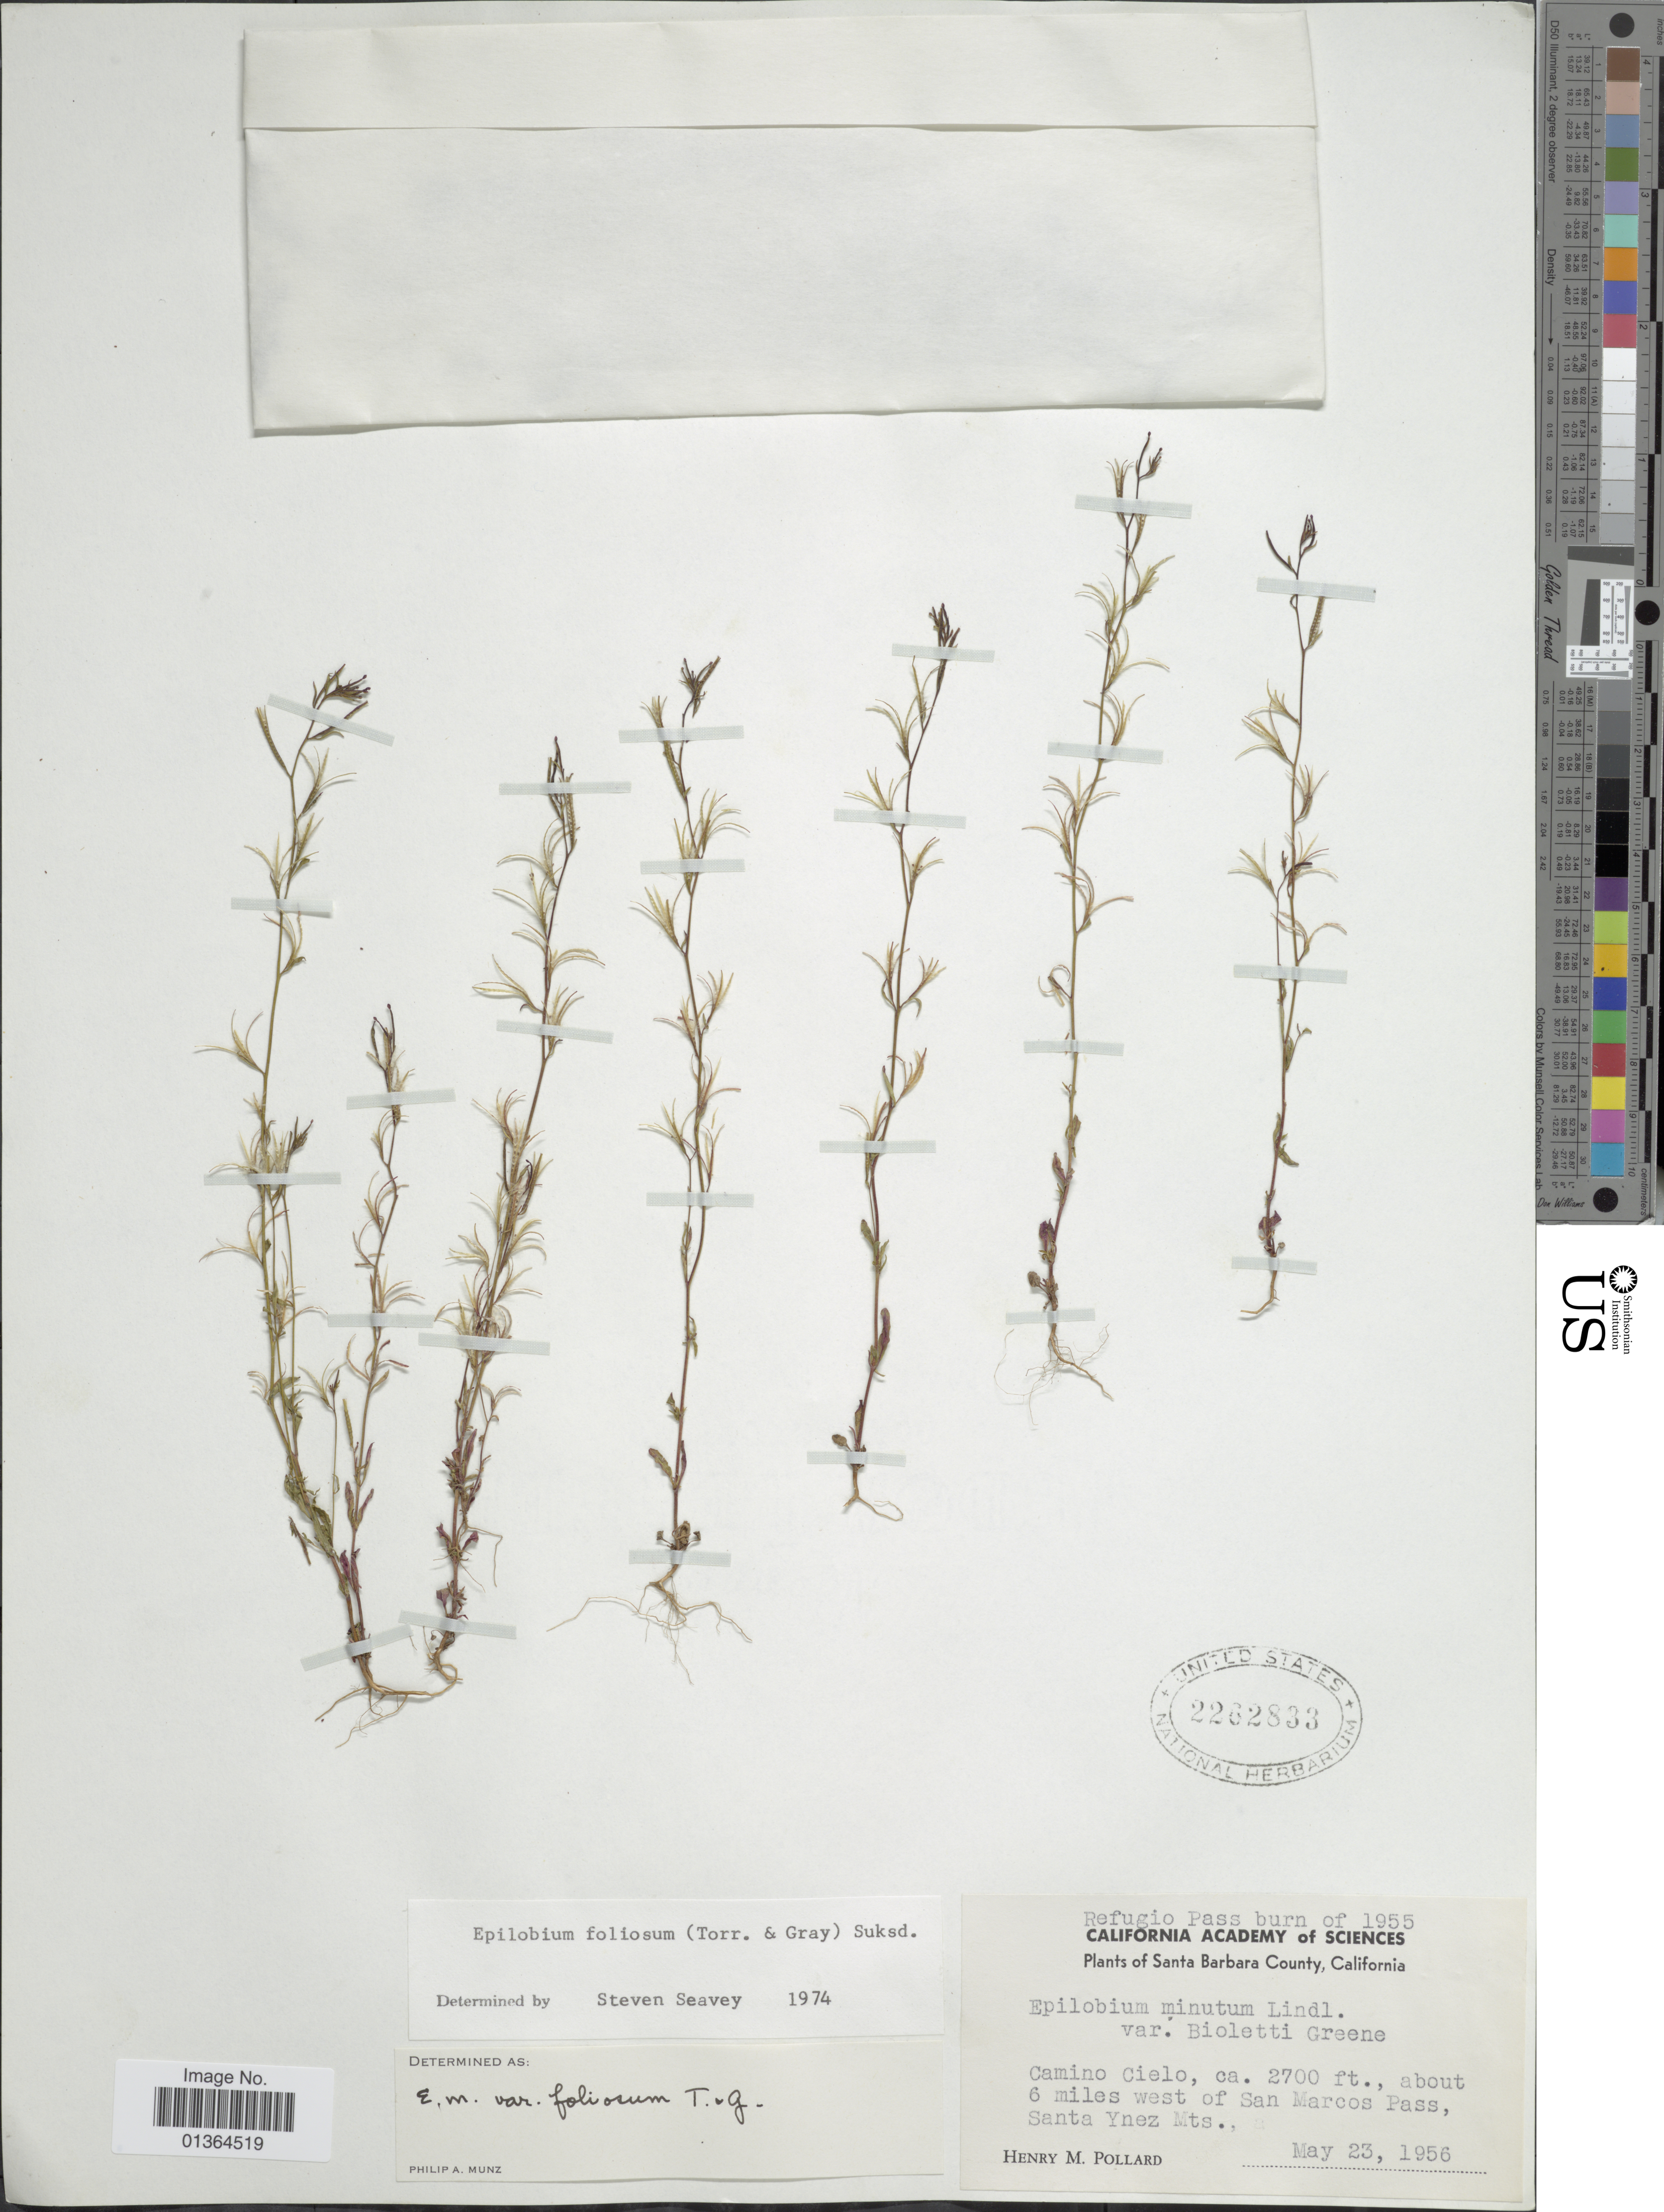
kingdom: Plantae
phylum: Tracheophyta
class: Magnoliopsida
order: Myrtales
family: Onagraceae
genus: Epilobium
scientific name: Epilobium foliosum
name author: (Nutt. ex Torr. & A. Gray) Suksd.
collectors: H. M. Pollard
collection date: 1956-05-23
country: United States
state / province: California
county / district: Santa Barbara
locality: Santa Barbara County, Camino Cielo, about 6 miles west of San Marcos Pass, Santa Ynez Mts.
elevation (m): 823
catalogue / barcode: US 2262833